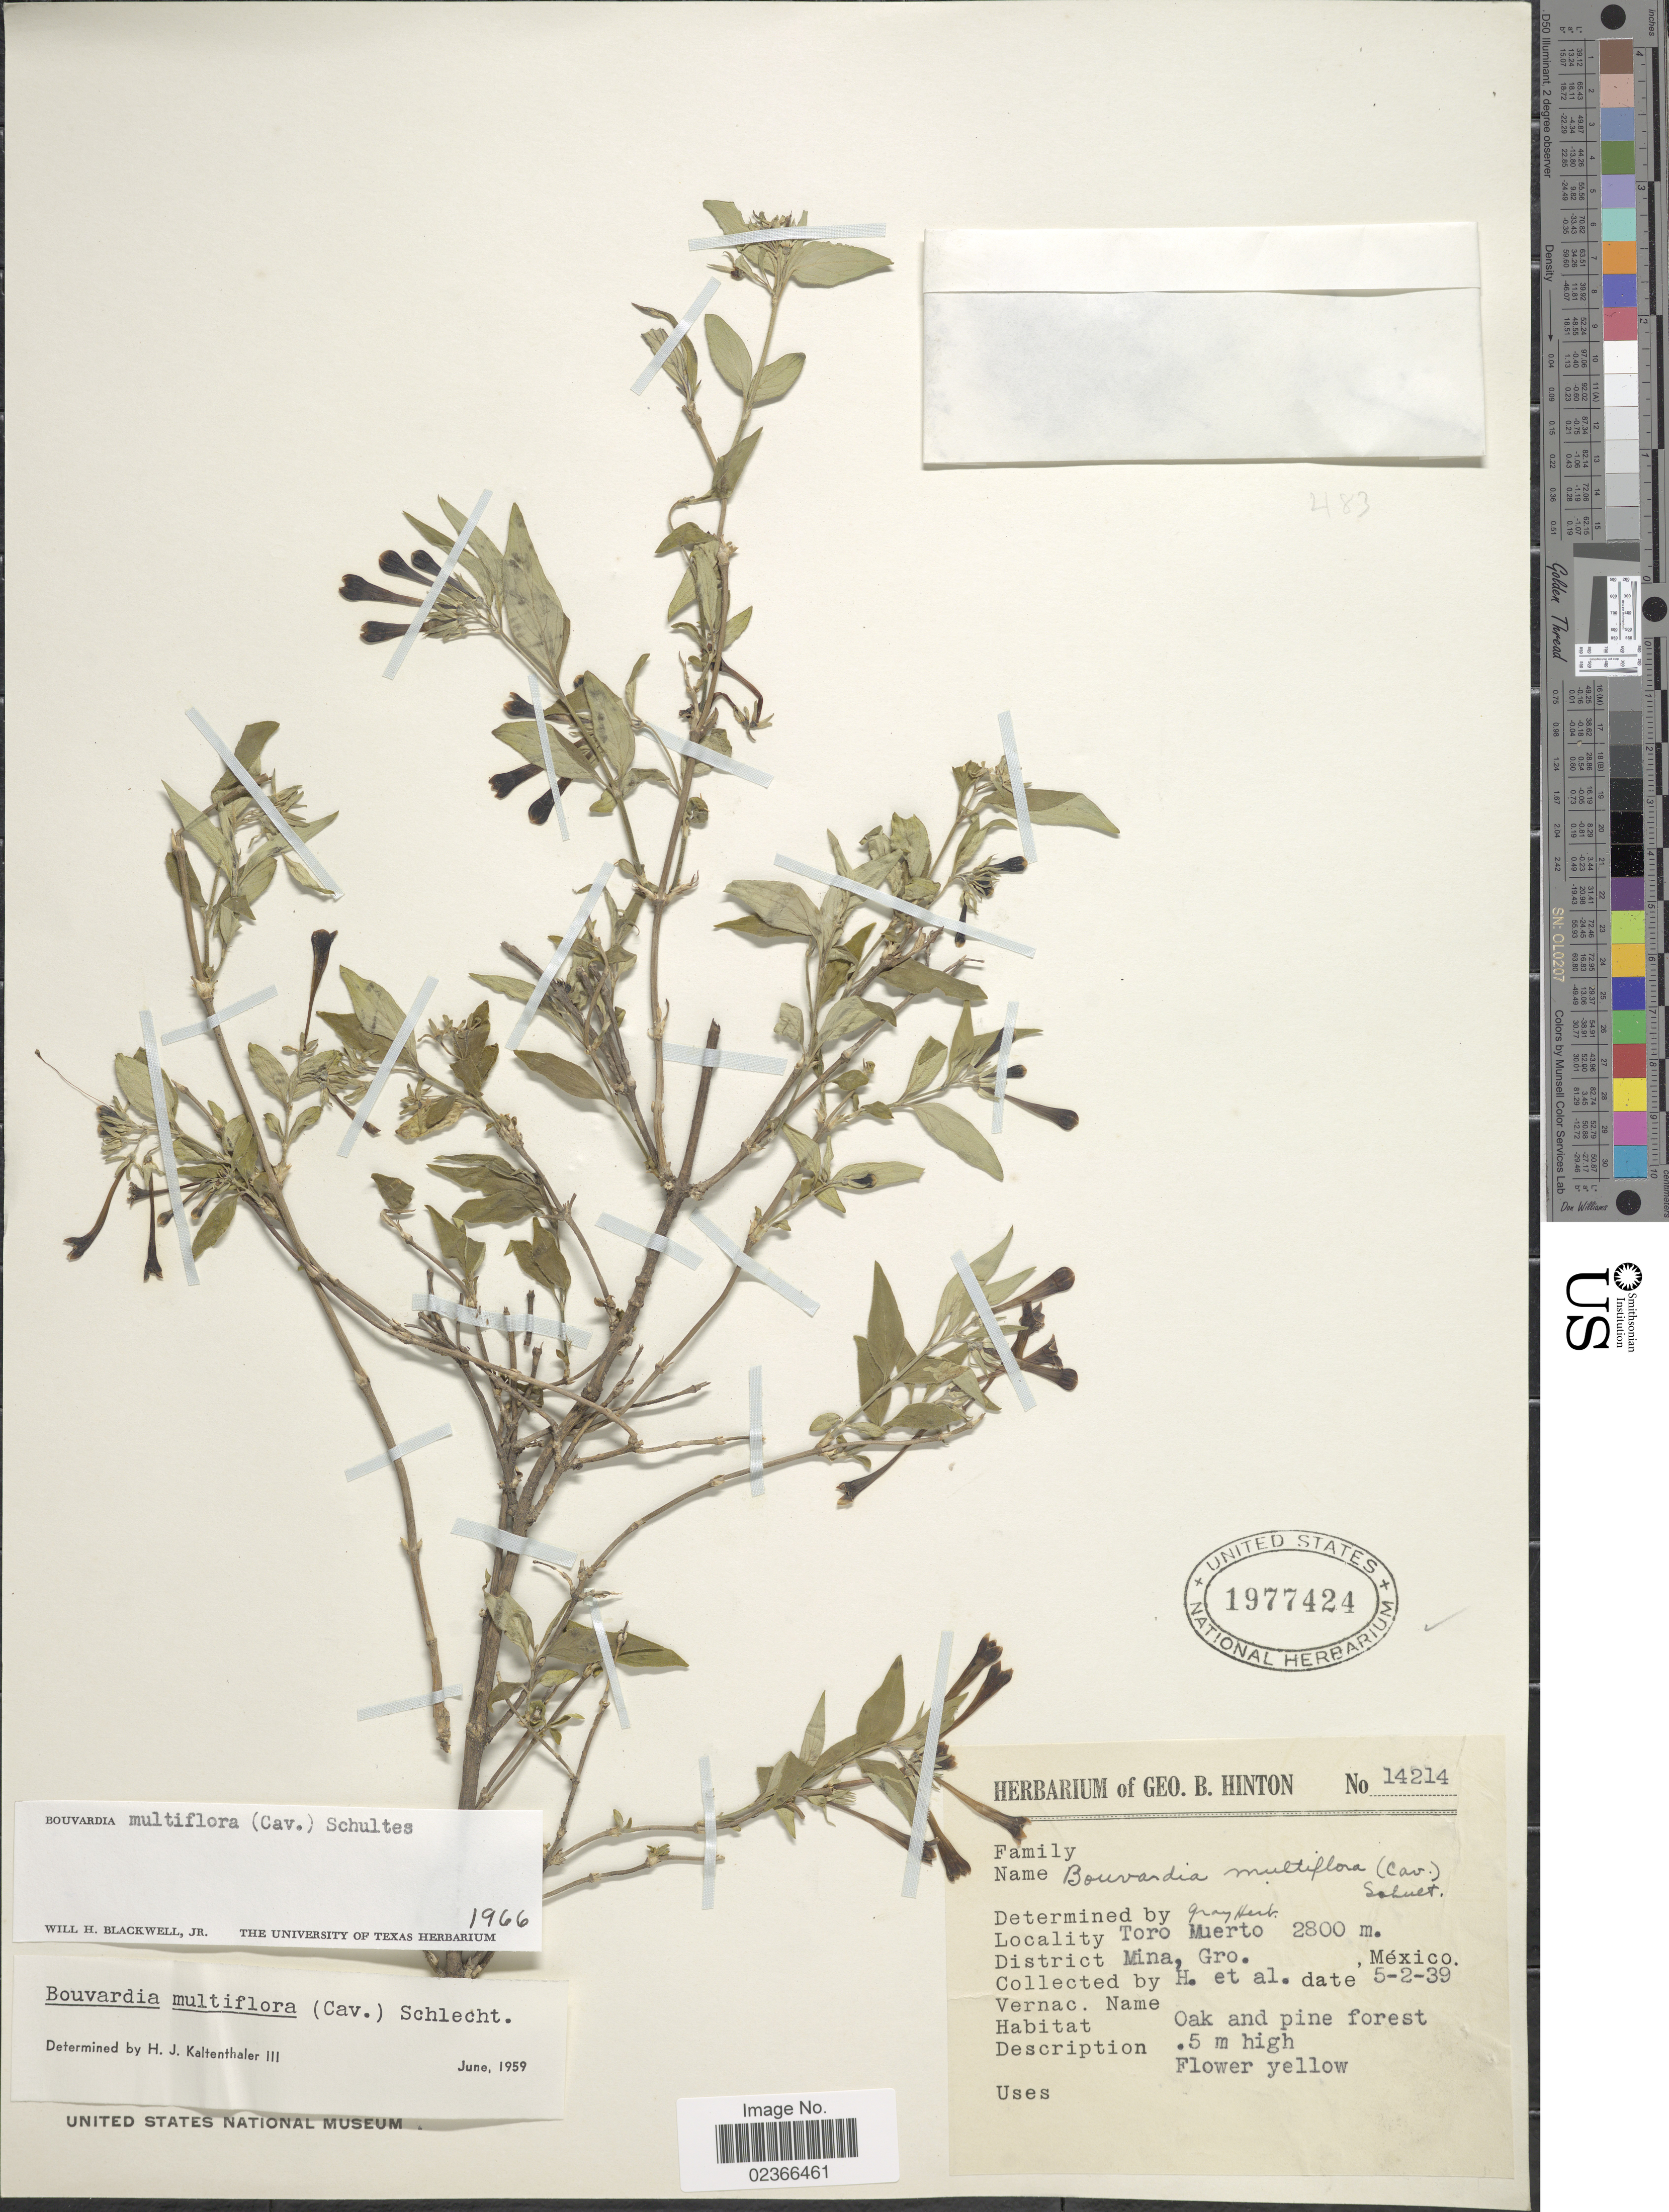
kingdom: Plantae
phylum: Tracheophyta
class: Magnoliopsida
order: Gentianales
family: Rubiaceae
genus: Bouvardia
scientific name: Bouvardia multiflora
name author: (Cav.) Schult.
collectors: G. B. Hinton & et al.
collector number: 14214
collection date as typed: Transcribed d/m/y: 2/5/39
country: Mexico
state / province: Guerrero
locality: Toro Muerto, District Mina, Gro.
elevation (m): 2800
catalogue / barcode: US 1977424